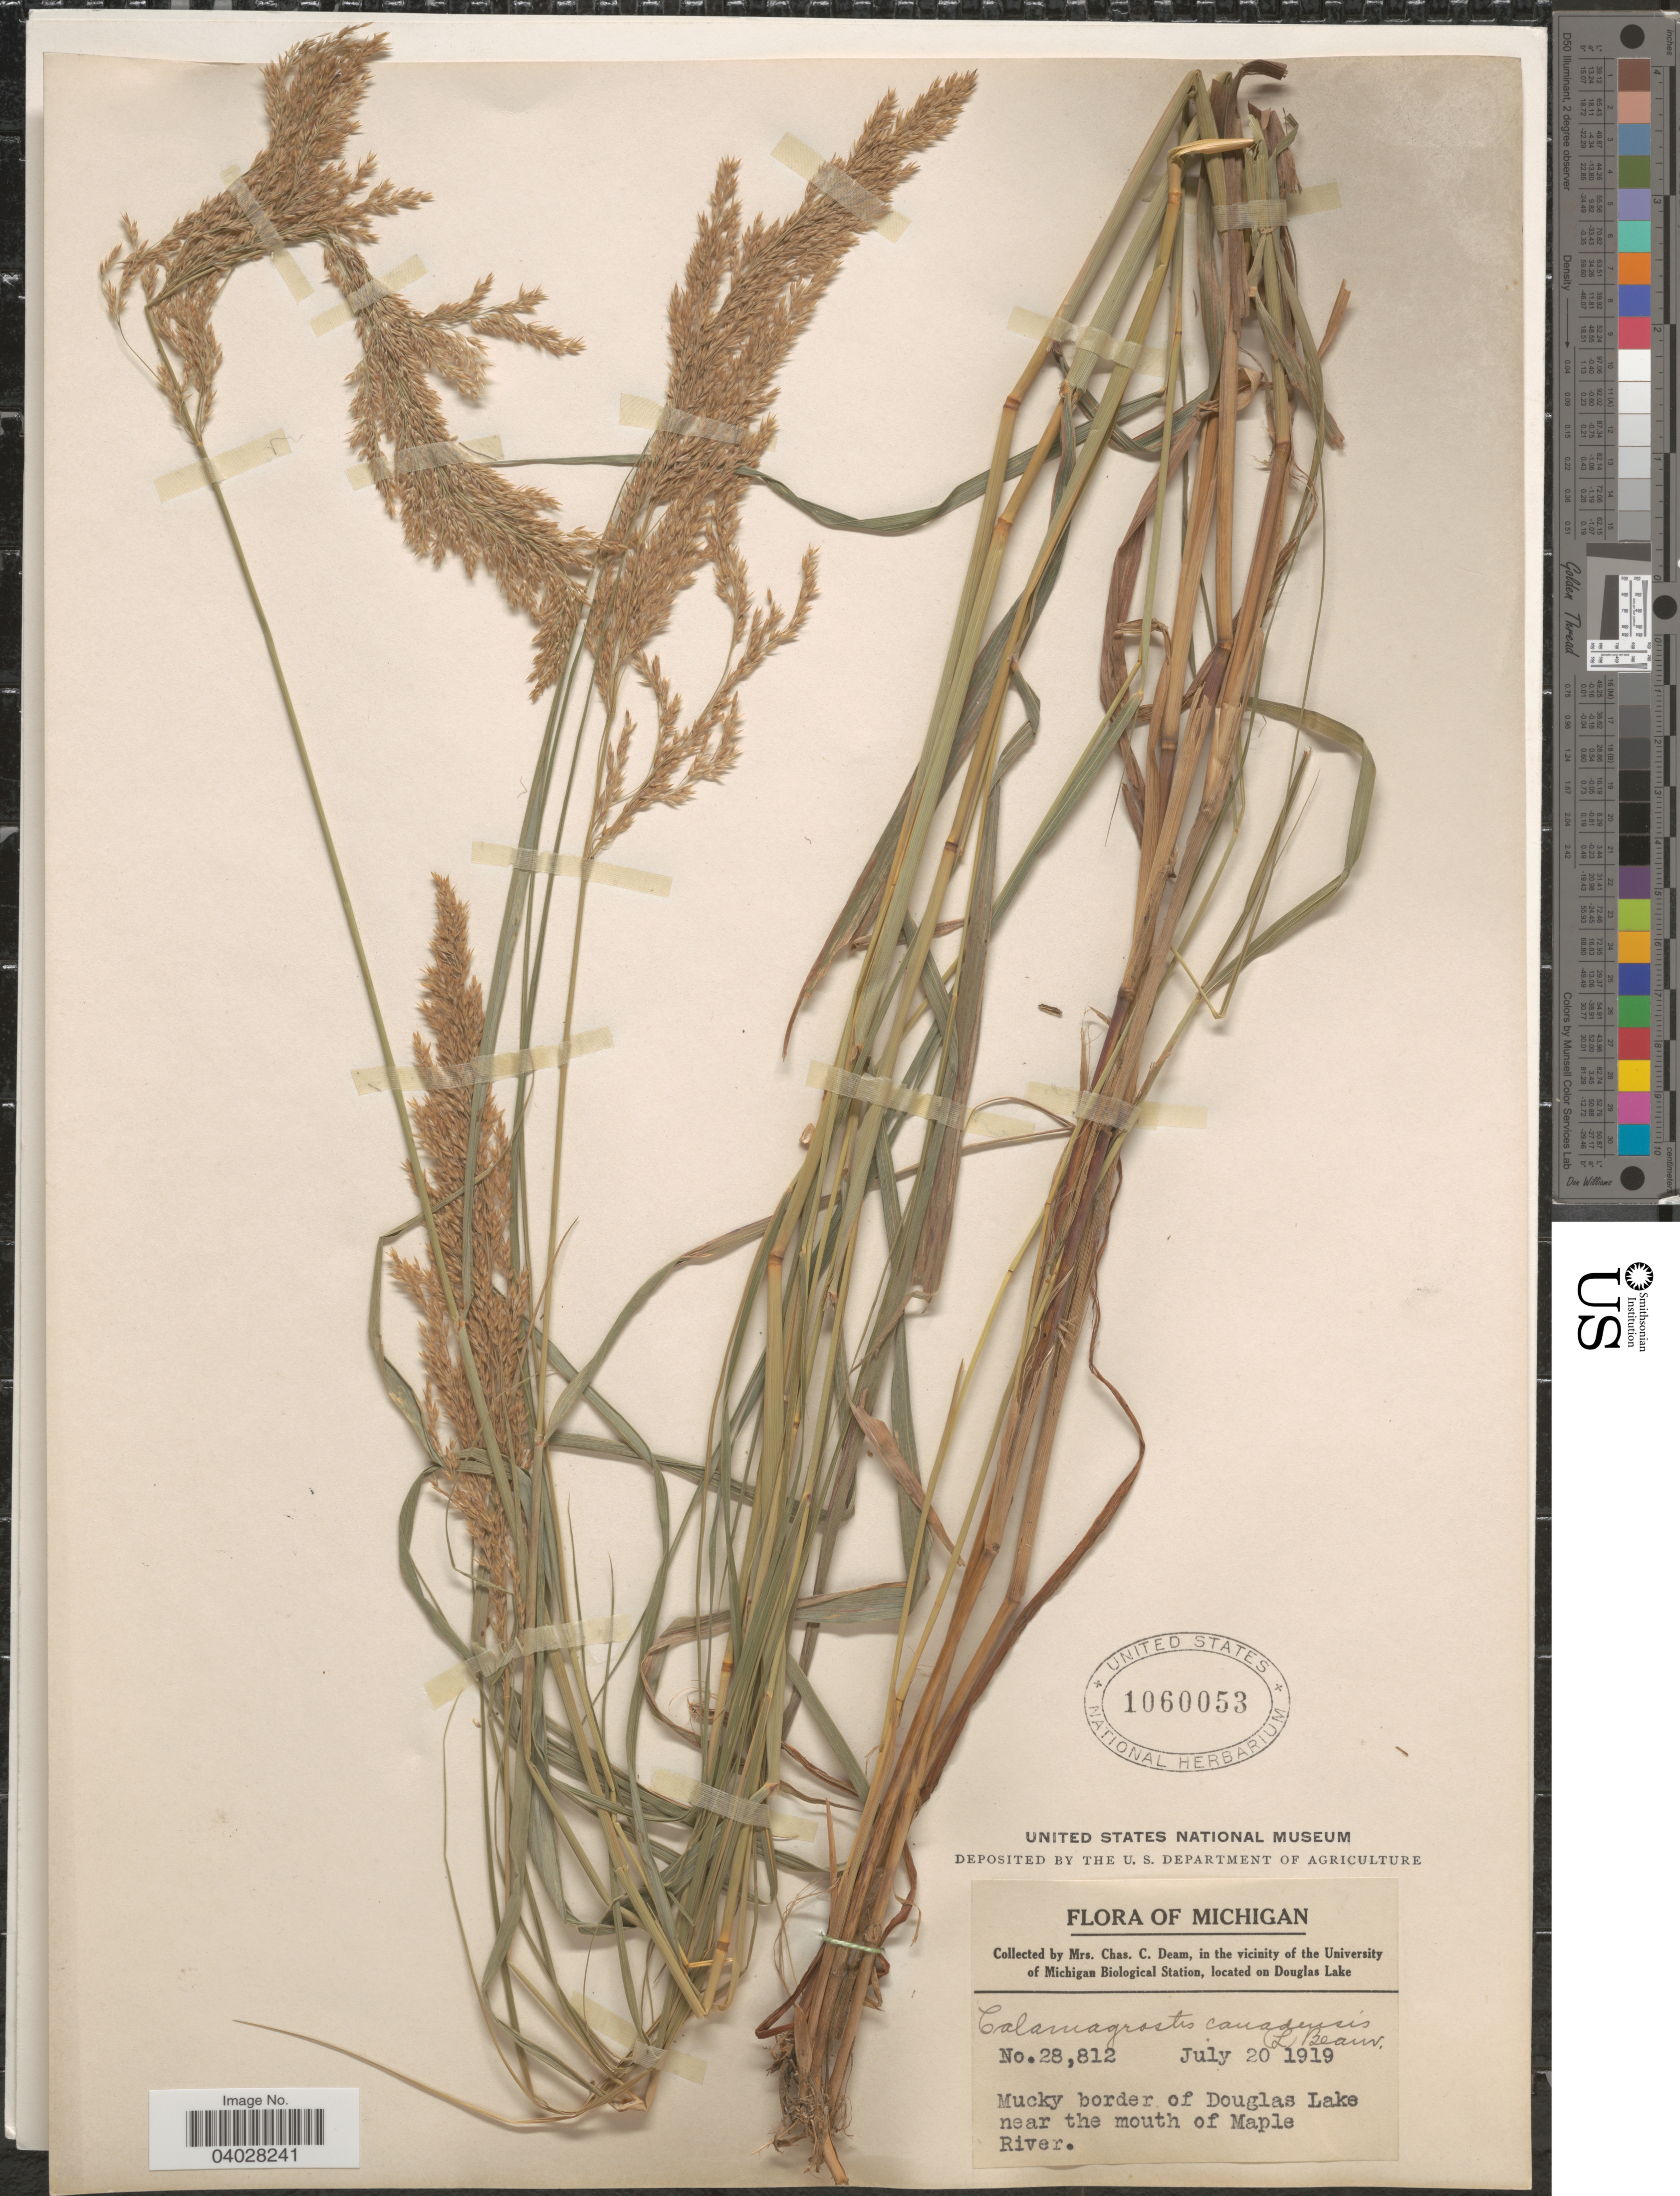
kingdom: Plantae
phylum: Tracheophyta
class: Liliopsida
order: Poales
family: Poaceae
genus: Calamagrostis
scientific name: Calamagrostis canadensis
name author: (Michx.) P. Beauv.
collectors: C. Deam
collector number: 28812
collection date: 1919-07-20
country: United States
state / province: Michigan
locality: In the vicinity of the University of Michigan Biological Station, on Douglas Lake. Mucky border of Douglas Lake near the mouth of Maple River.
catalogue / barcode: US 1060053